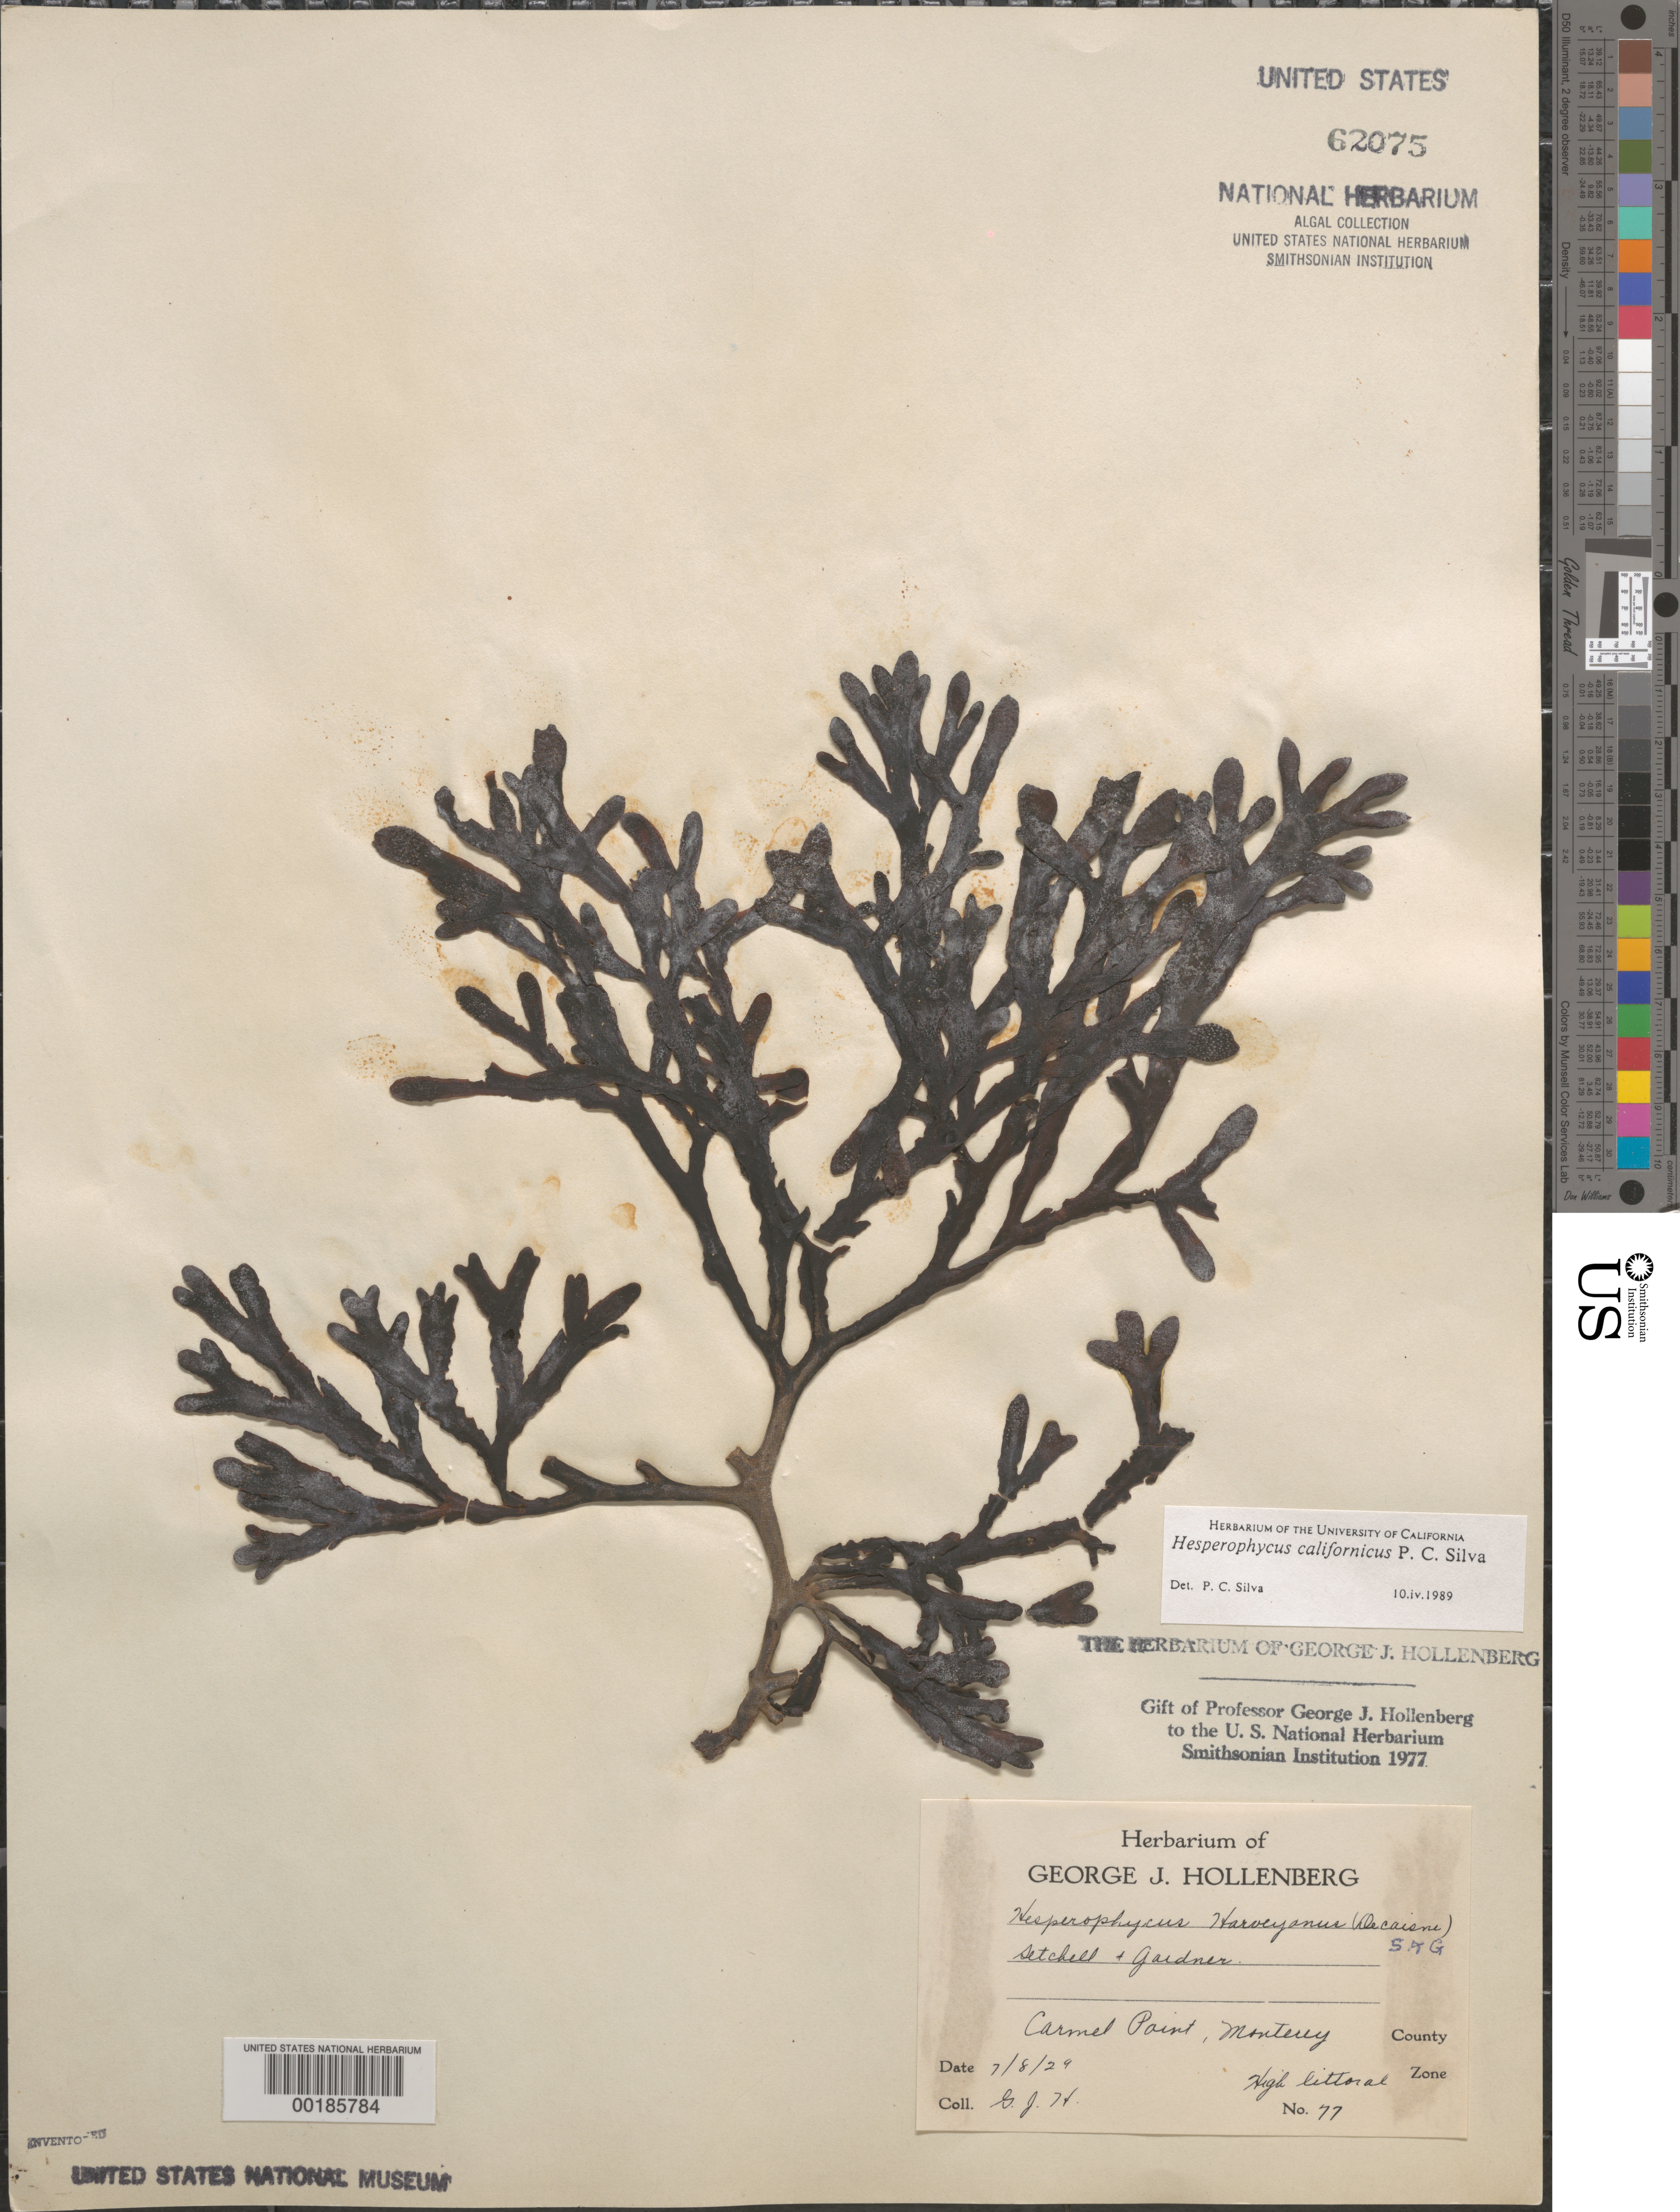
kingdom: Chromista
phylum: Ochrophyta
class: Phaeophyceae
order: Fucales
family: Fucaceae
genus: Hesperophycus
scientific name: Hesperophycus californicus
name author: P.C. Silva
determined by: Silva, P. C.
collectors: G. Hollenberg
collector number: GJH 77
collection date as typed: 08 Jul 1929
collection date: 1929-07-08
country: United States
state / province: California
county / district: Monterey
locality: Carmel Point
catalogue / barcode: US 62075